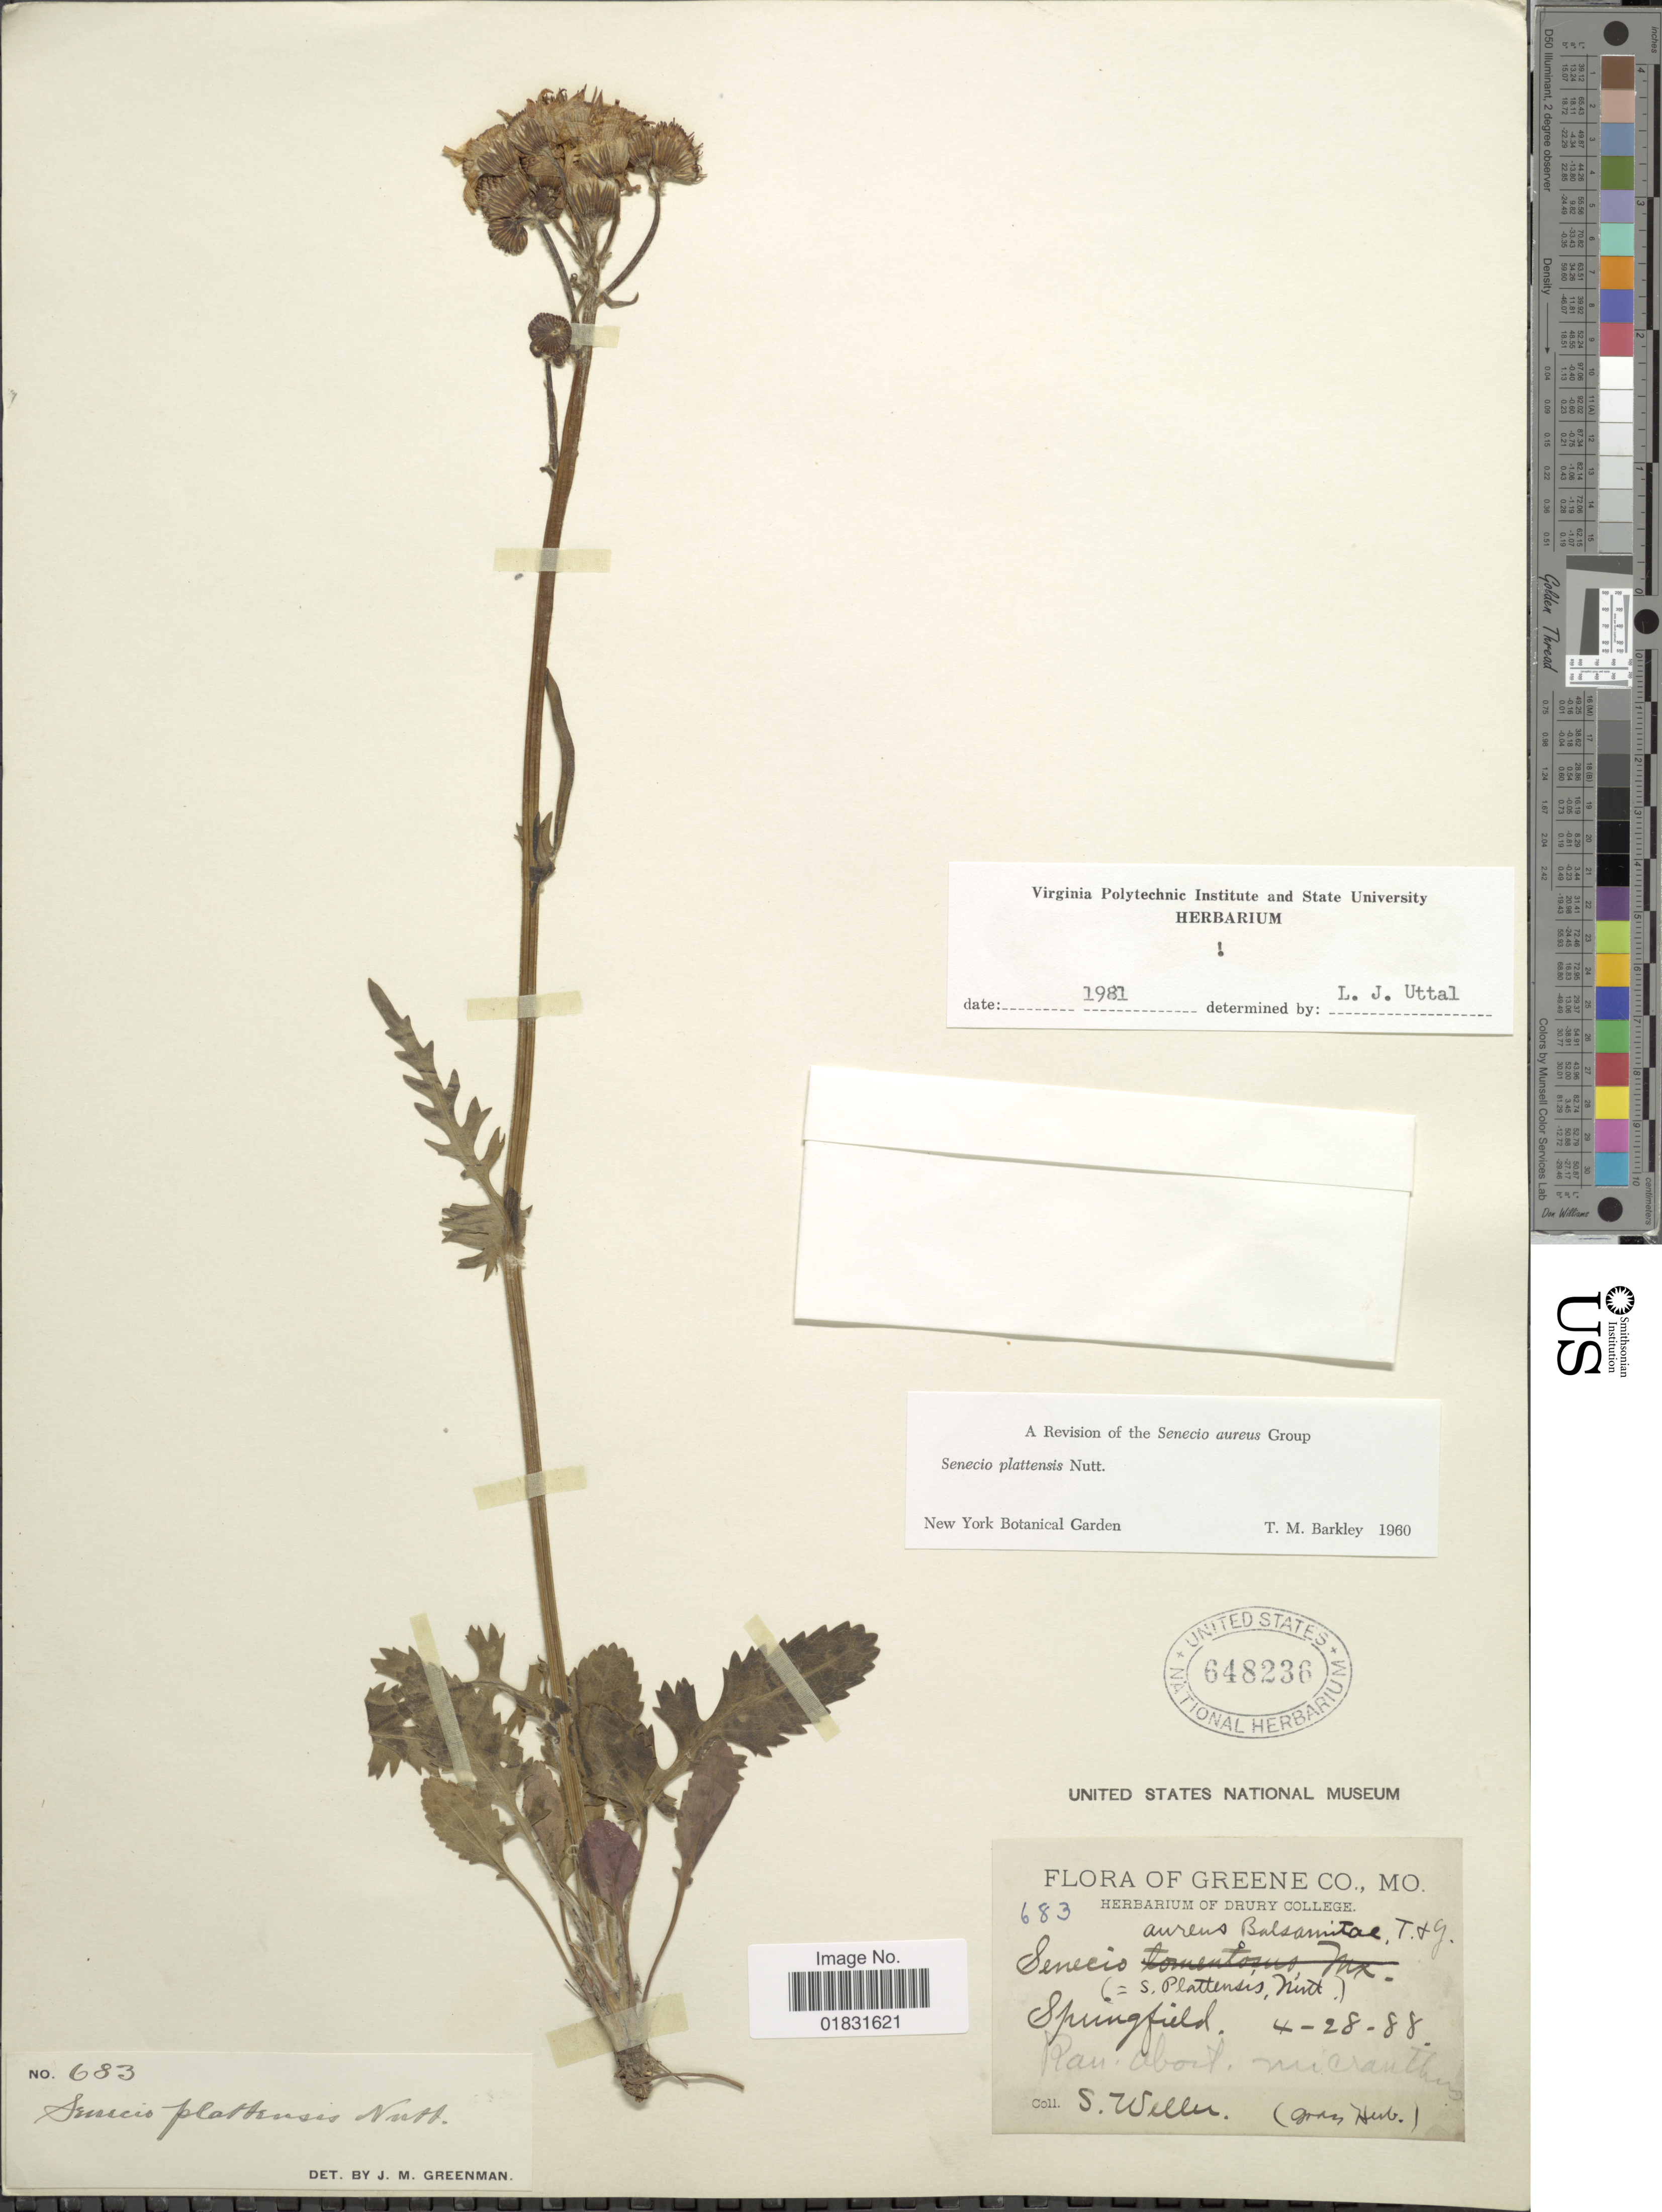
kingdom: Plantae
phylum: Tracheophyta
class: Magnoliopsida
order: Asterales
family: Asteraceae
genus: Packera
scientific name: Packera plattensis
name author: W.A. Weber & Á. Löve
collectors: S. Weller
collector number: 683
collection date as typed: Transcribed d/m/y: 28/4/88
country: United States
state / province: Missouri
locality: Green Co, Springfield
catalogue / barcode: US 648236